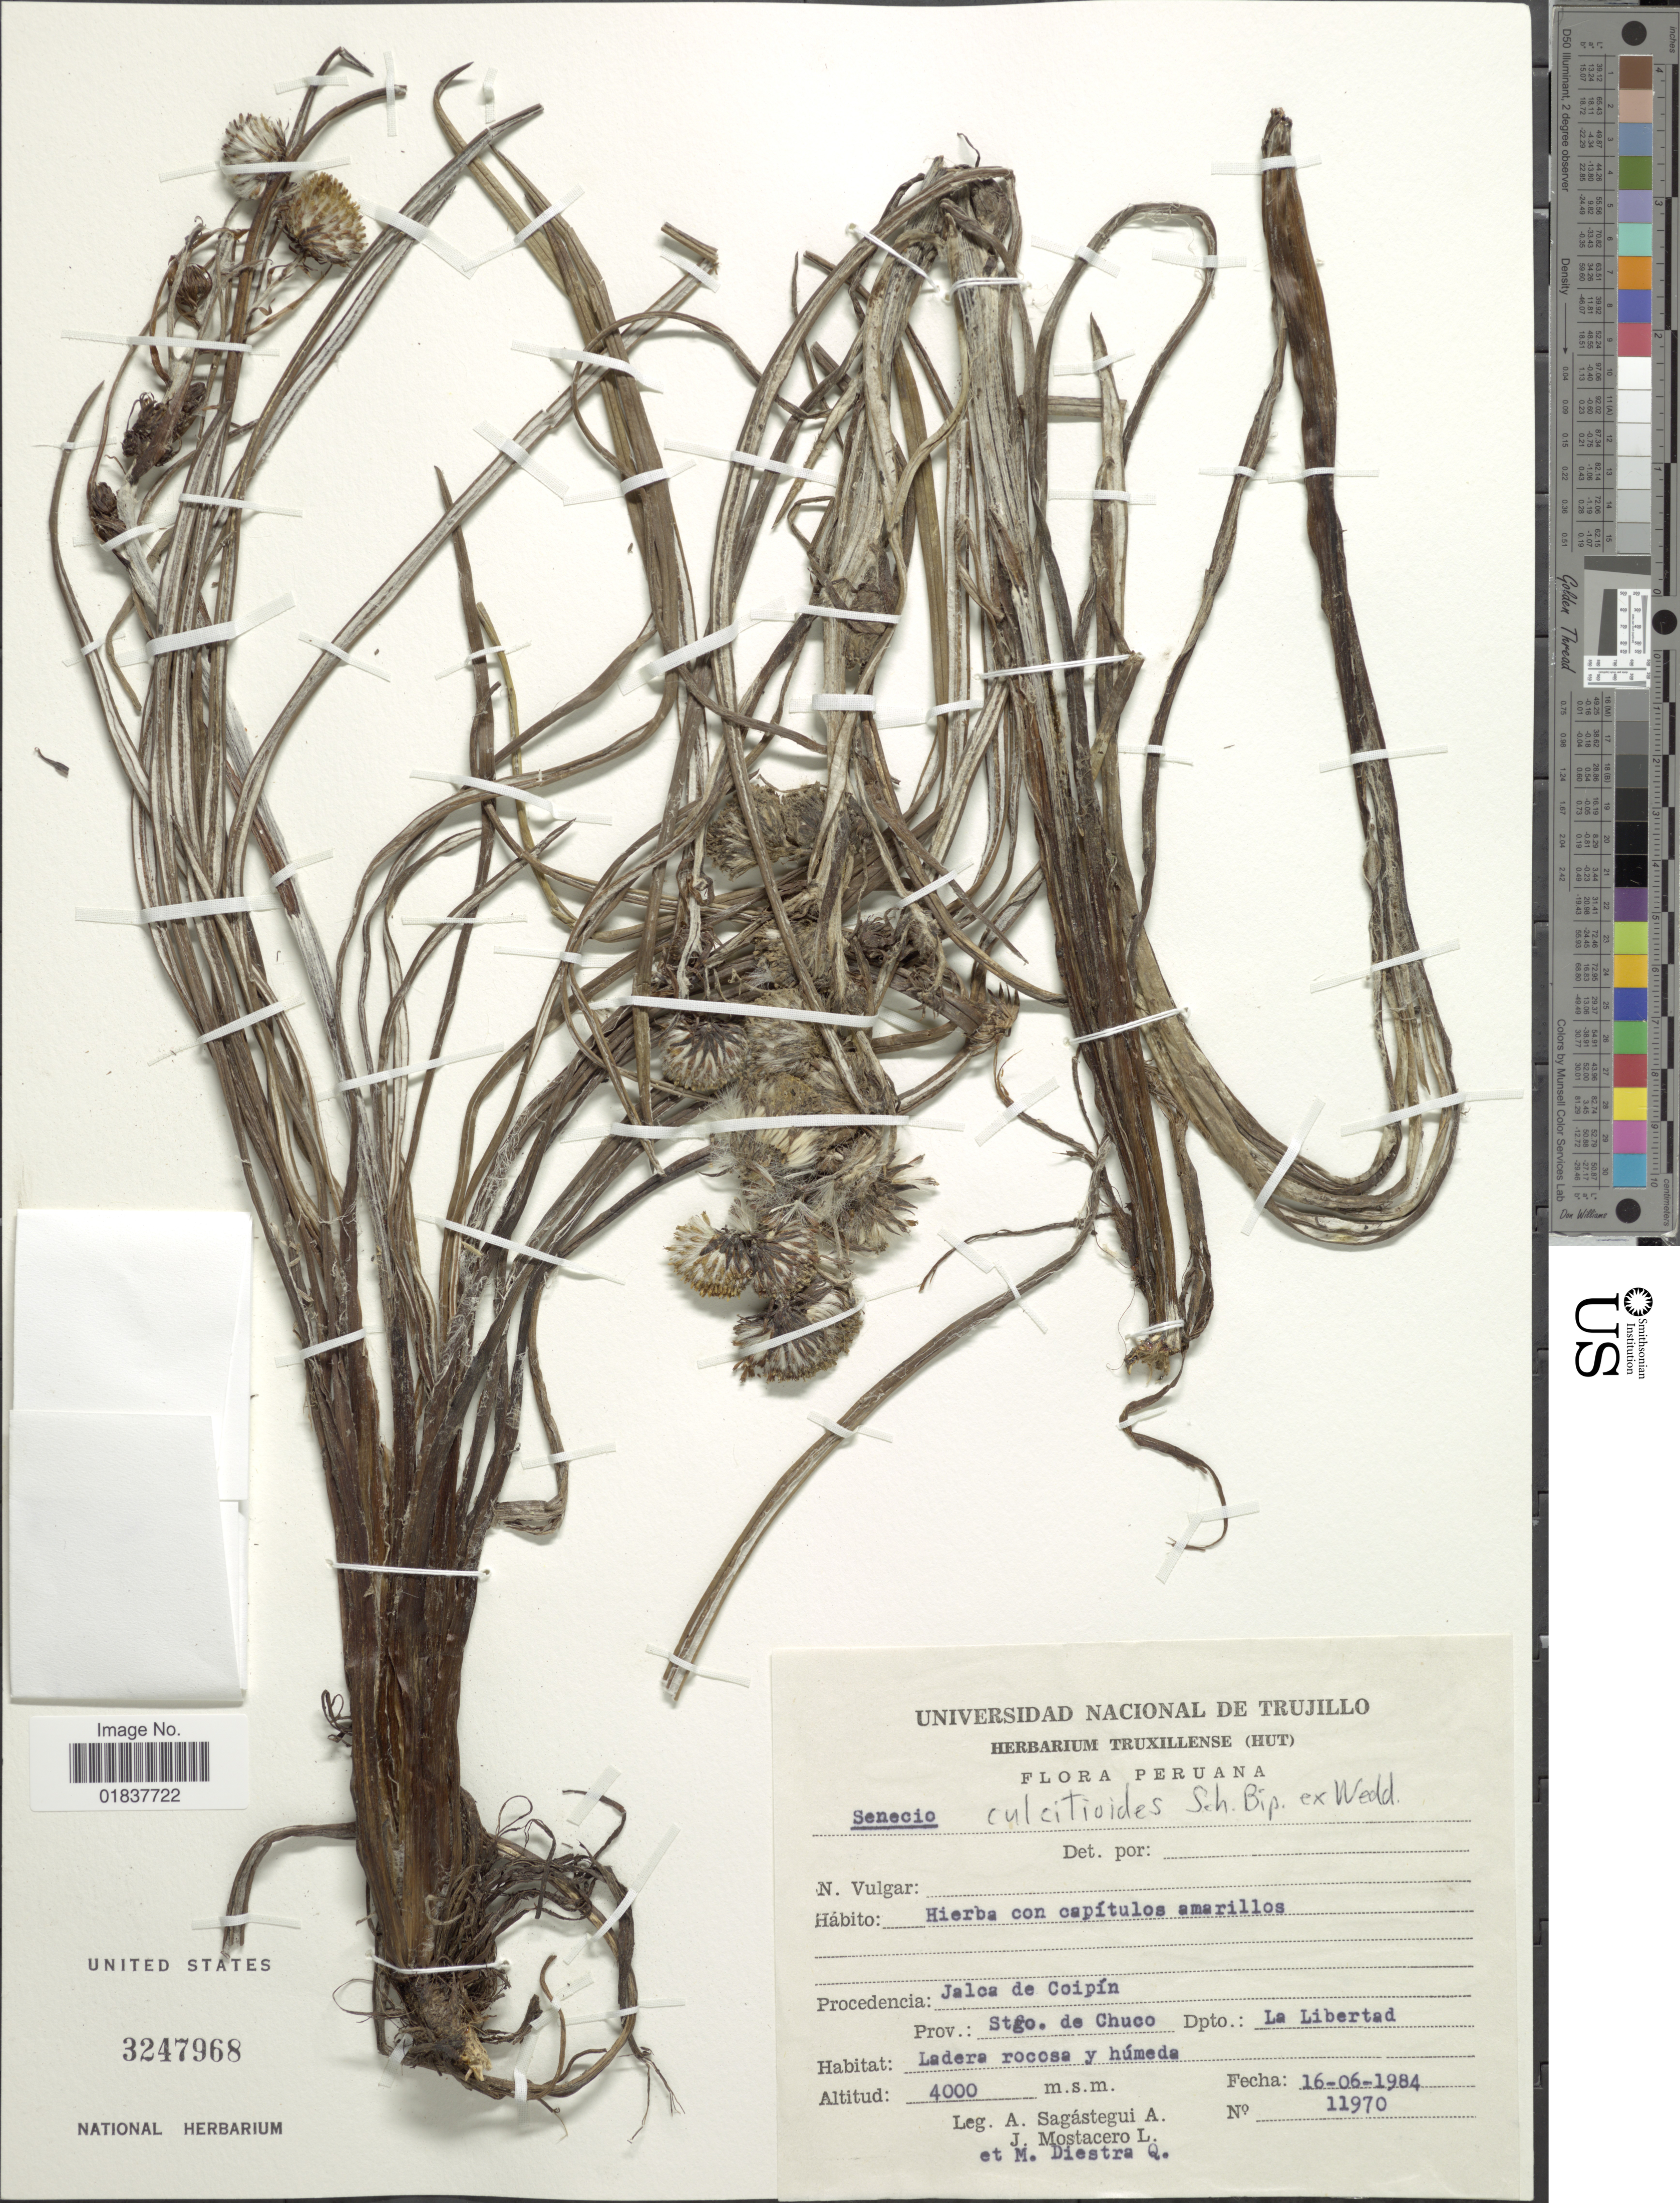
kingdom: Plantae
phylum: Tracheophyta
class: Magnoliopsida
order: Asterales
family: Asteraceae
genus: Senecio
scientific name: Senecio comosus var. culcitioides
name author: (Sch. Bip. ex Wedd.) Cabrera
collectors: A. Sagástegui A., J. Mostacero L. & M. Diestra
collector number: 11970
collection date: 1984-06-16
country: Peru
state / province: La Libertad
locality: Jalca de Coipin, Prov. Stgo. de Chuco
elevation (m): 4000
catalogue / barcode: US 3247968